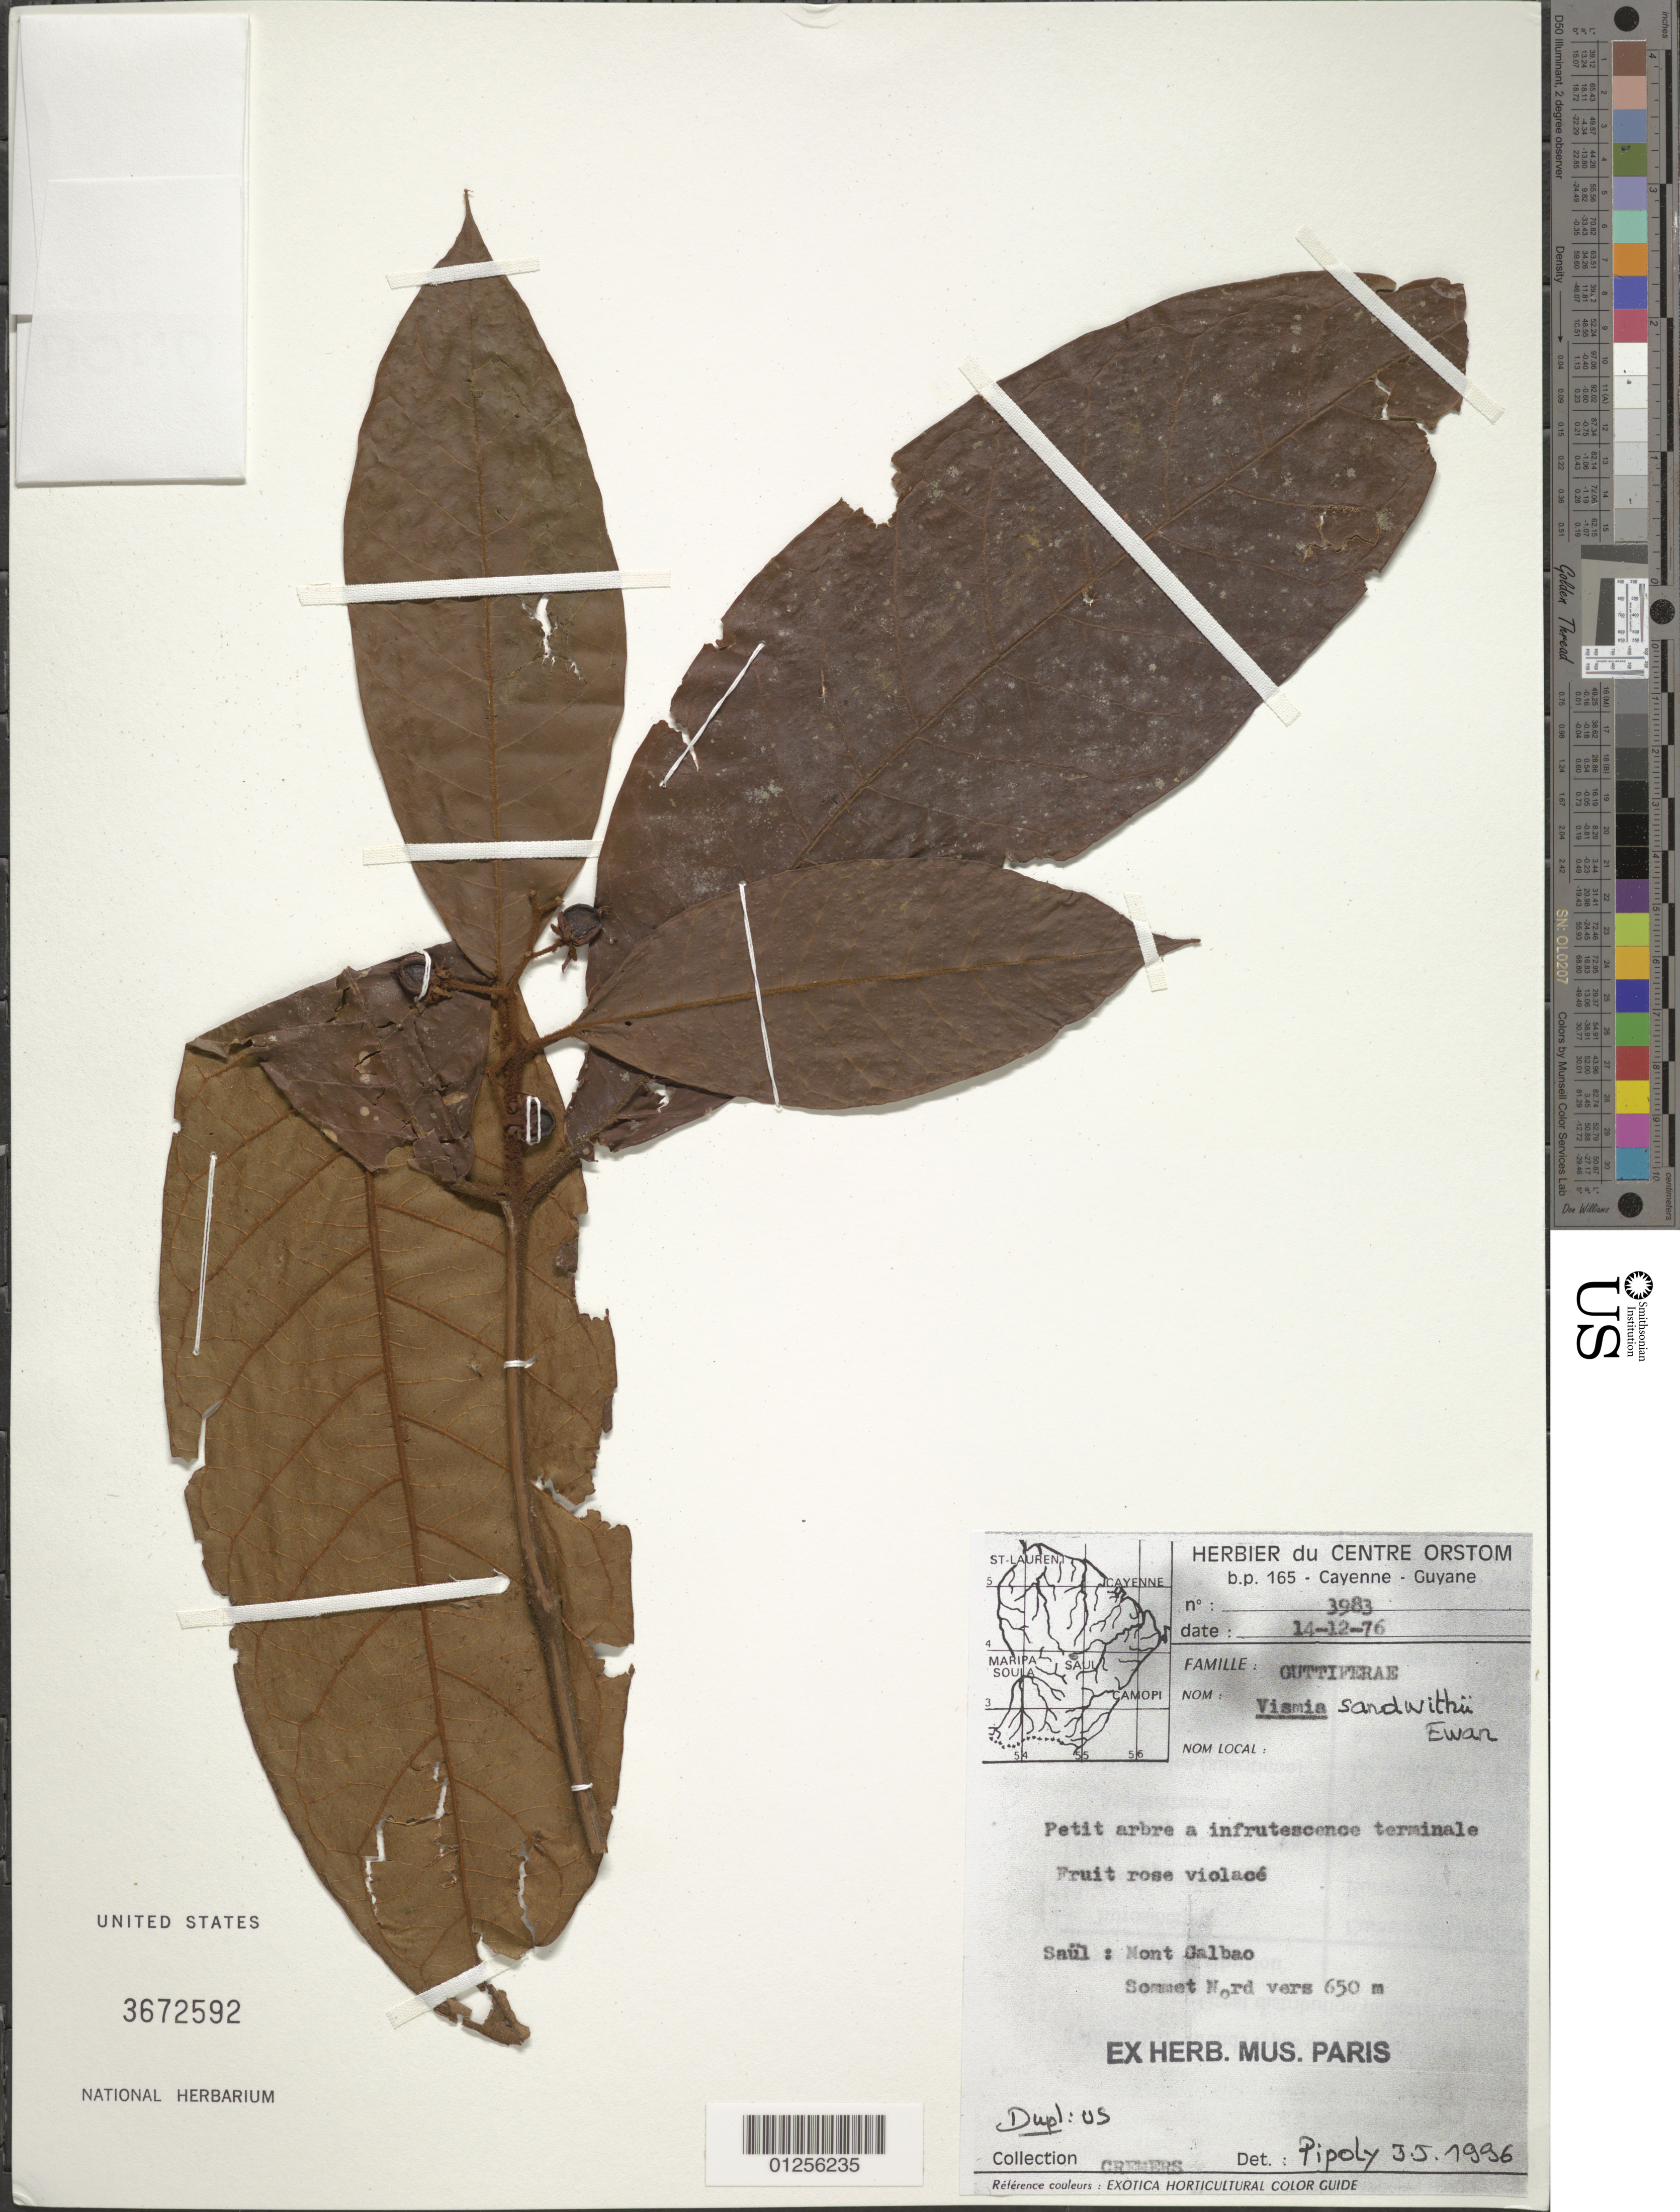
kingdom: Plantae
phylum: Tracheophyta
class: Magnoliopsida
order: Malpighiales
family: Hypericaceae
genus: Vismia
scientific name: Vismia sandwithii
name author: Ewan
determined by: Pipoly, J. J., III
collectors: G. Cremers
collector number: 3983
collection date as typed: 14 December 1976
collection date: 1976-12-14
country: French Guiana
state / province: Saint-Laurent-du-Maroni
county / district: Saül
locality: Mont Galbao; Sommet Nord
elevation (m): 650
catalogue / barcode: US 3672592